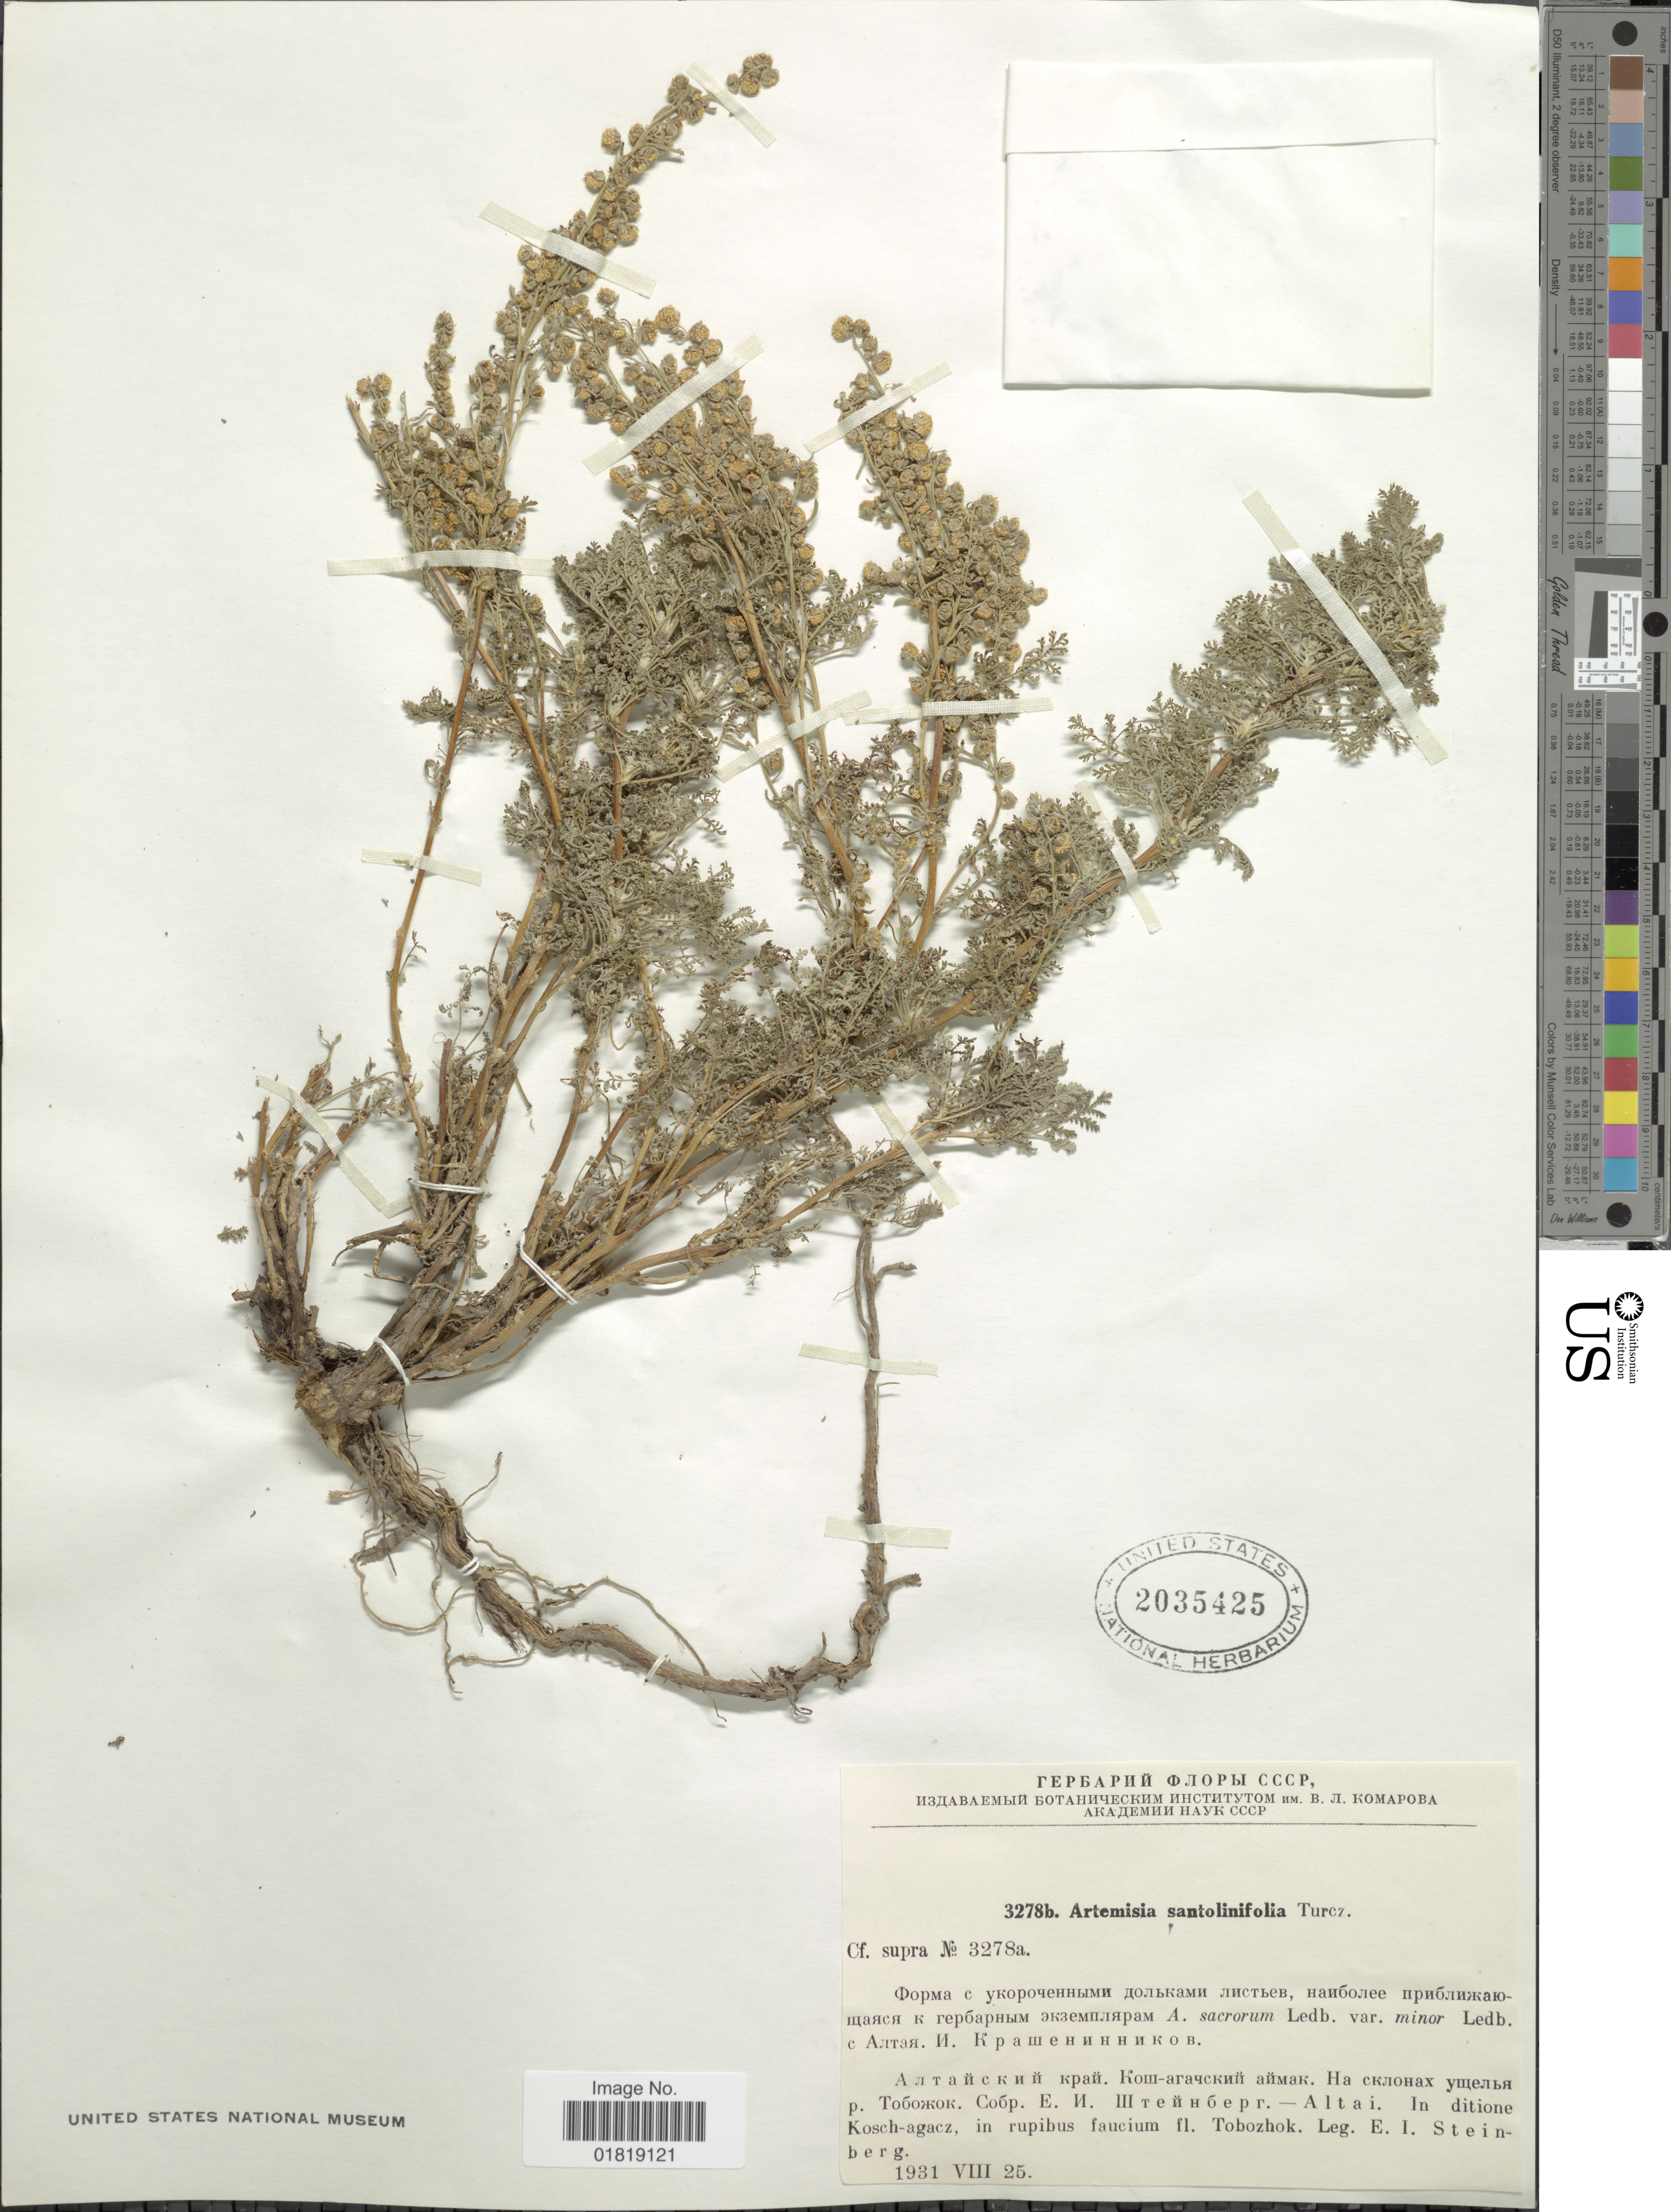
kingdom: Plantae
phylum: Tracheophyta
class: Magnoliopsida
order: Asterales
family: Asteraceae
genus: Artemisia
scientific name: Artemisia santolinifolia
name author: Turcz. ex Besser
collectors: E. Steinberg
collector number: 3278a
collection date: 1931-08-25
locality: In ditione Kosch-agacz, in rupibus faucium fl. Tobozhok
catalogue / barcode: US 2035425